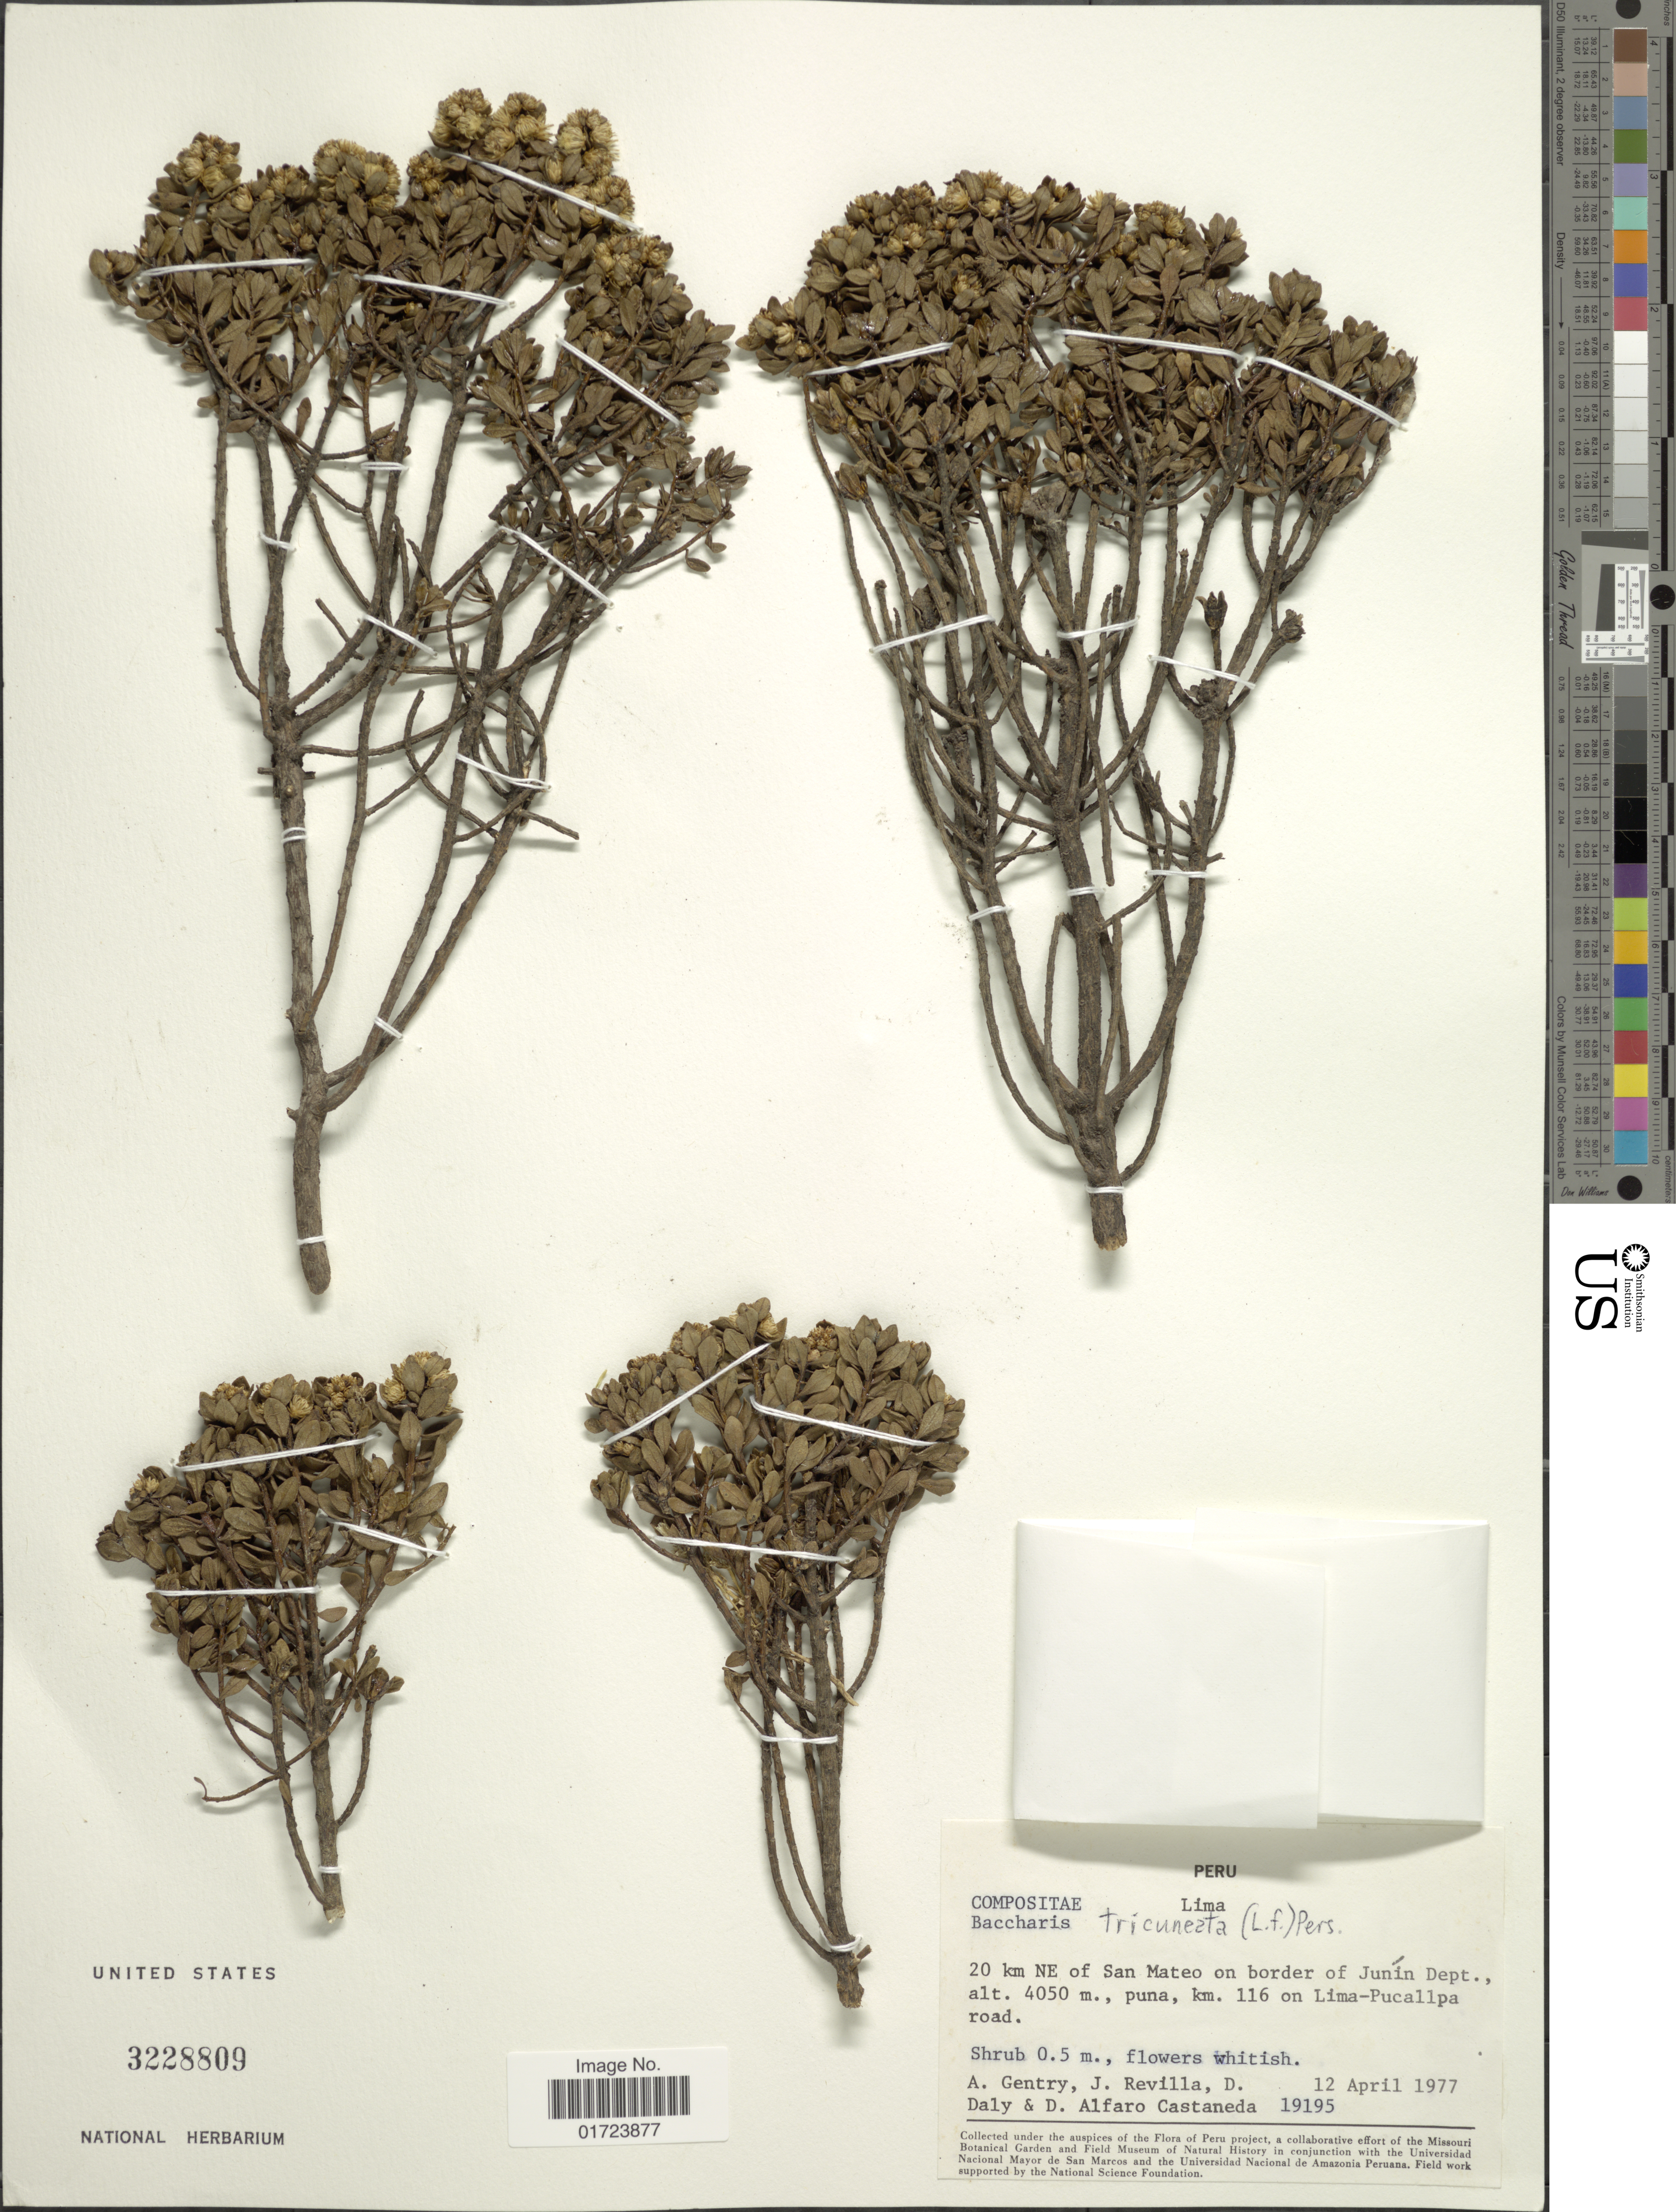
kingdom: Plantae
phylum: Tracheophyta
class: Magnoliopsida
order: Asterales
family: Asteraceae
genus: Baccharis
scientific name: Baccharis tricuneata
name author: (L. f.) Pers.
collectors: A. H. Gentry, J. Revilla, D. C. Daly & D. Alfaro Castaneda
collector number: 19195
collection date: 1977-04-12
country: Peru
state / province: Lima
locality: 20 km NE of San Mateo on border of Junin Dept. pun, km 116 on Lima-Pucallpa.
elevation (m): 4050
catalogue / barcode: US 3228809